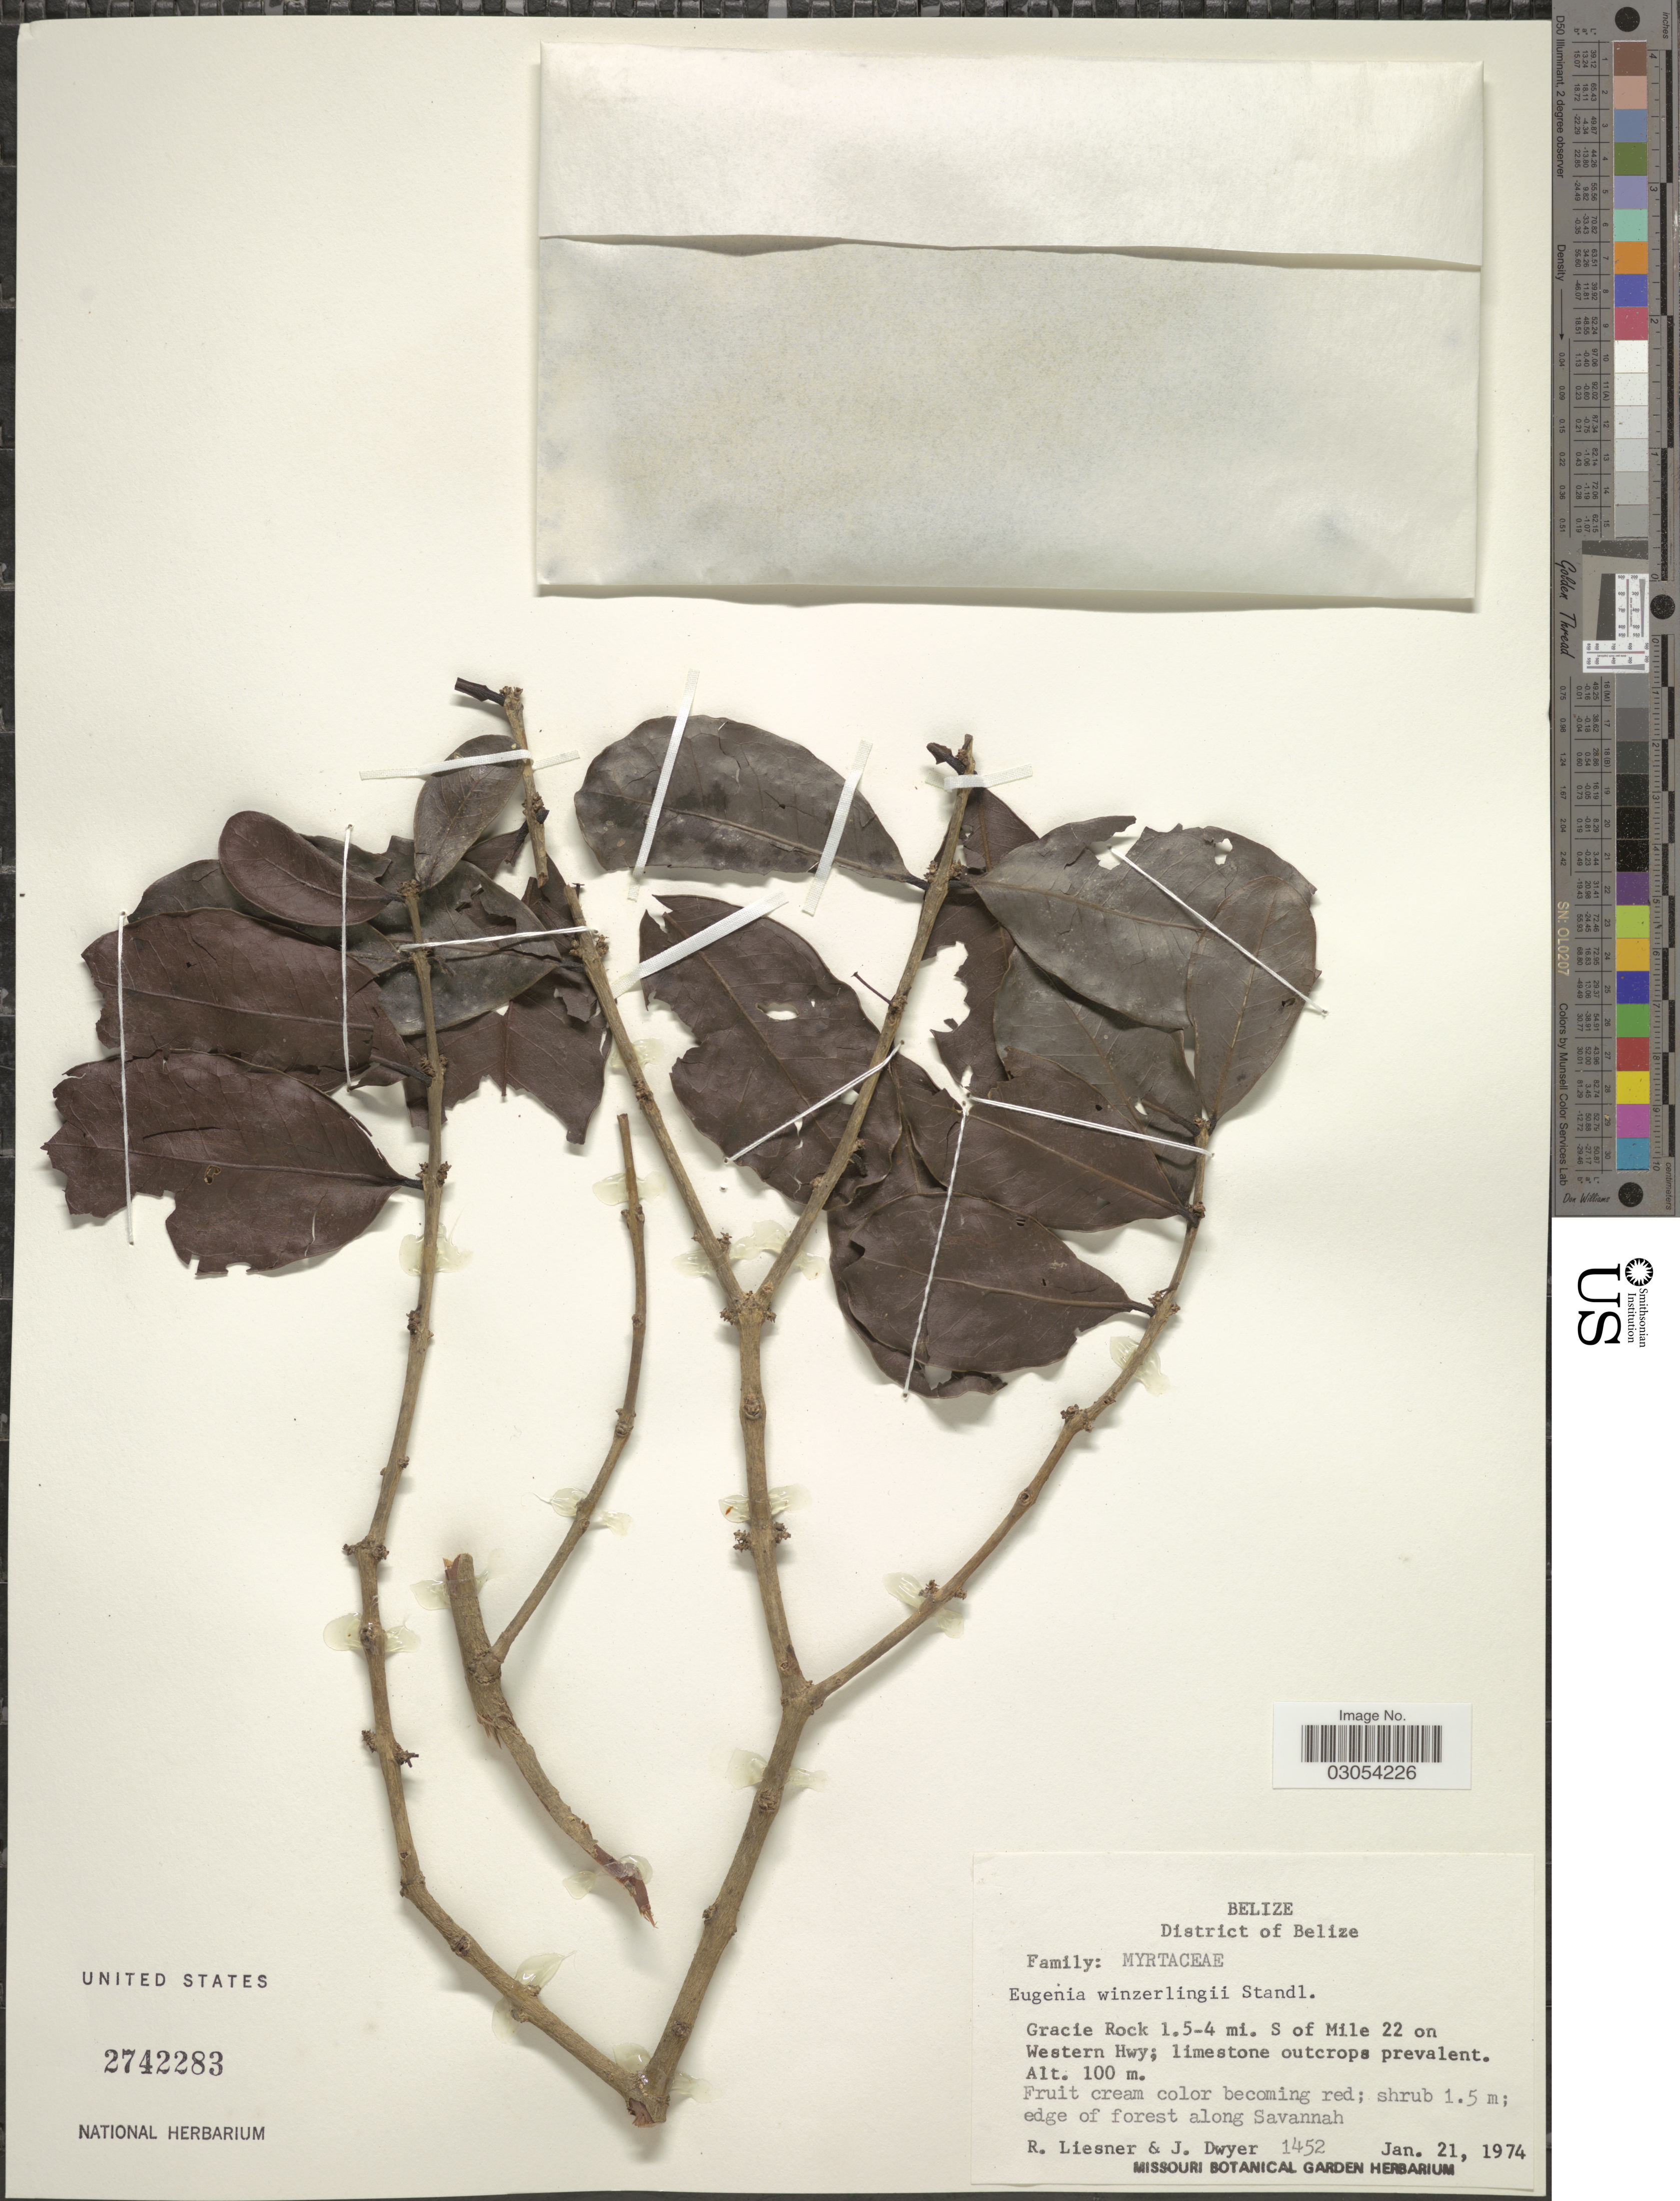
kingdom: Plantae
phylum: Tracheophyta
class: Magnoliopsida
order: Myrtales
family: Myrtaceae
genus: Eugenia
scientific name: Eugenia winzerlingii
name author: Standl.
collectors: R. L. Liesner & J. Dwyer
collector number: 1452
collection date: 1974-01-21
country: Belize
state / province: Belize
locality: District of Belize. Gracie Rock 1.5-4 mi. S of Mile 22 on Western Hwy.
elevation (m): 100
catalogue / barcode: US 2742283